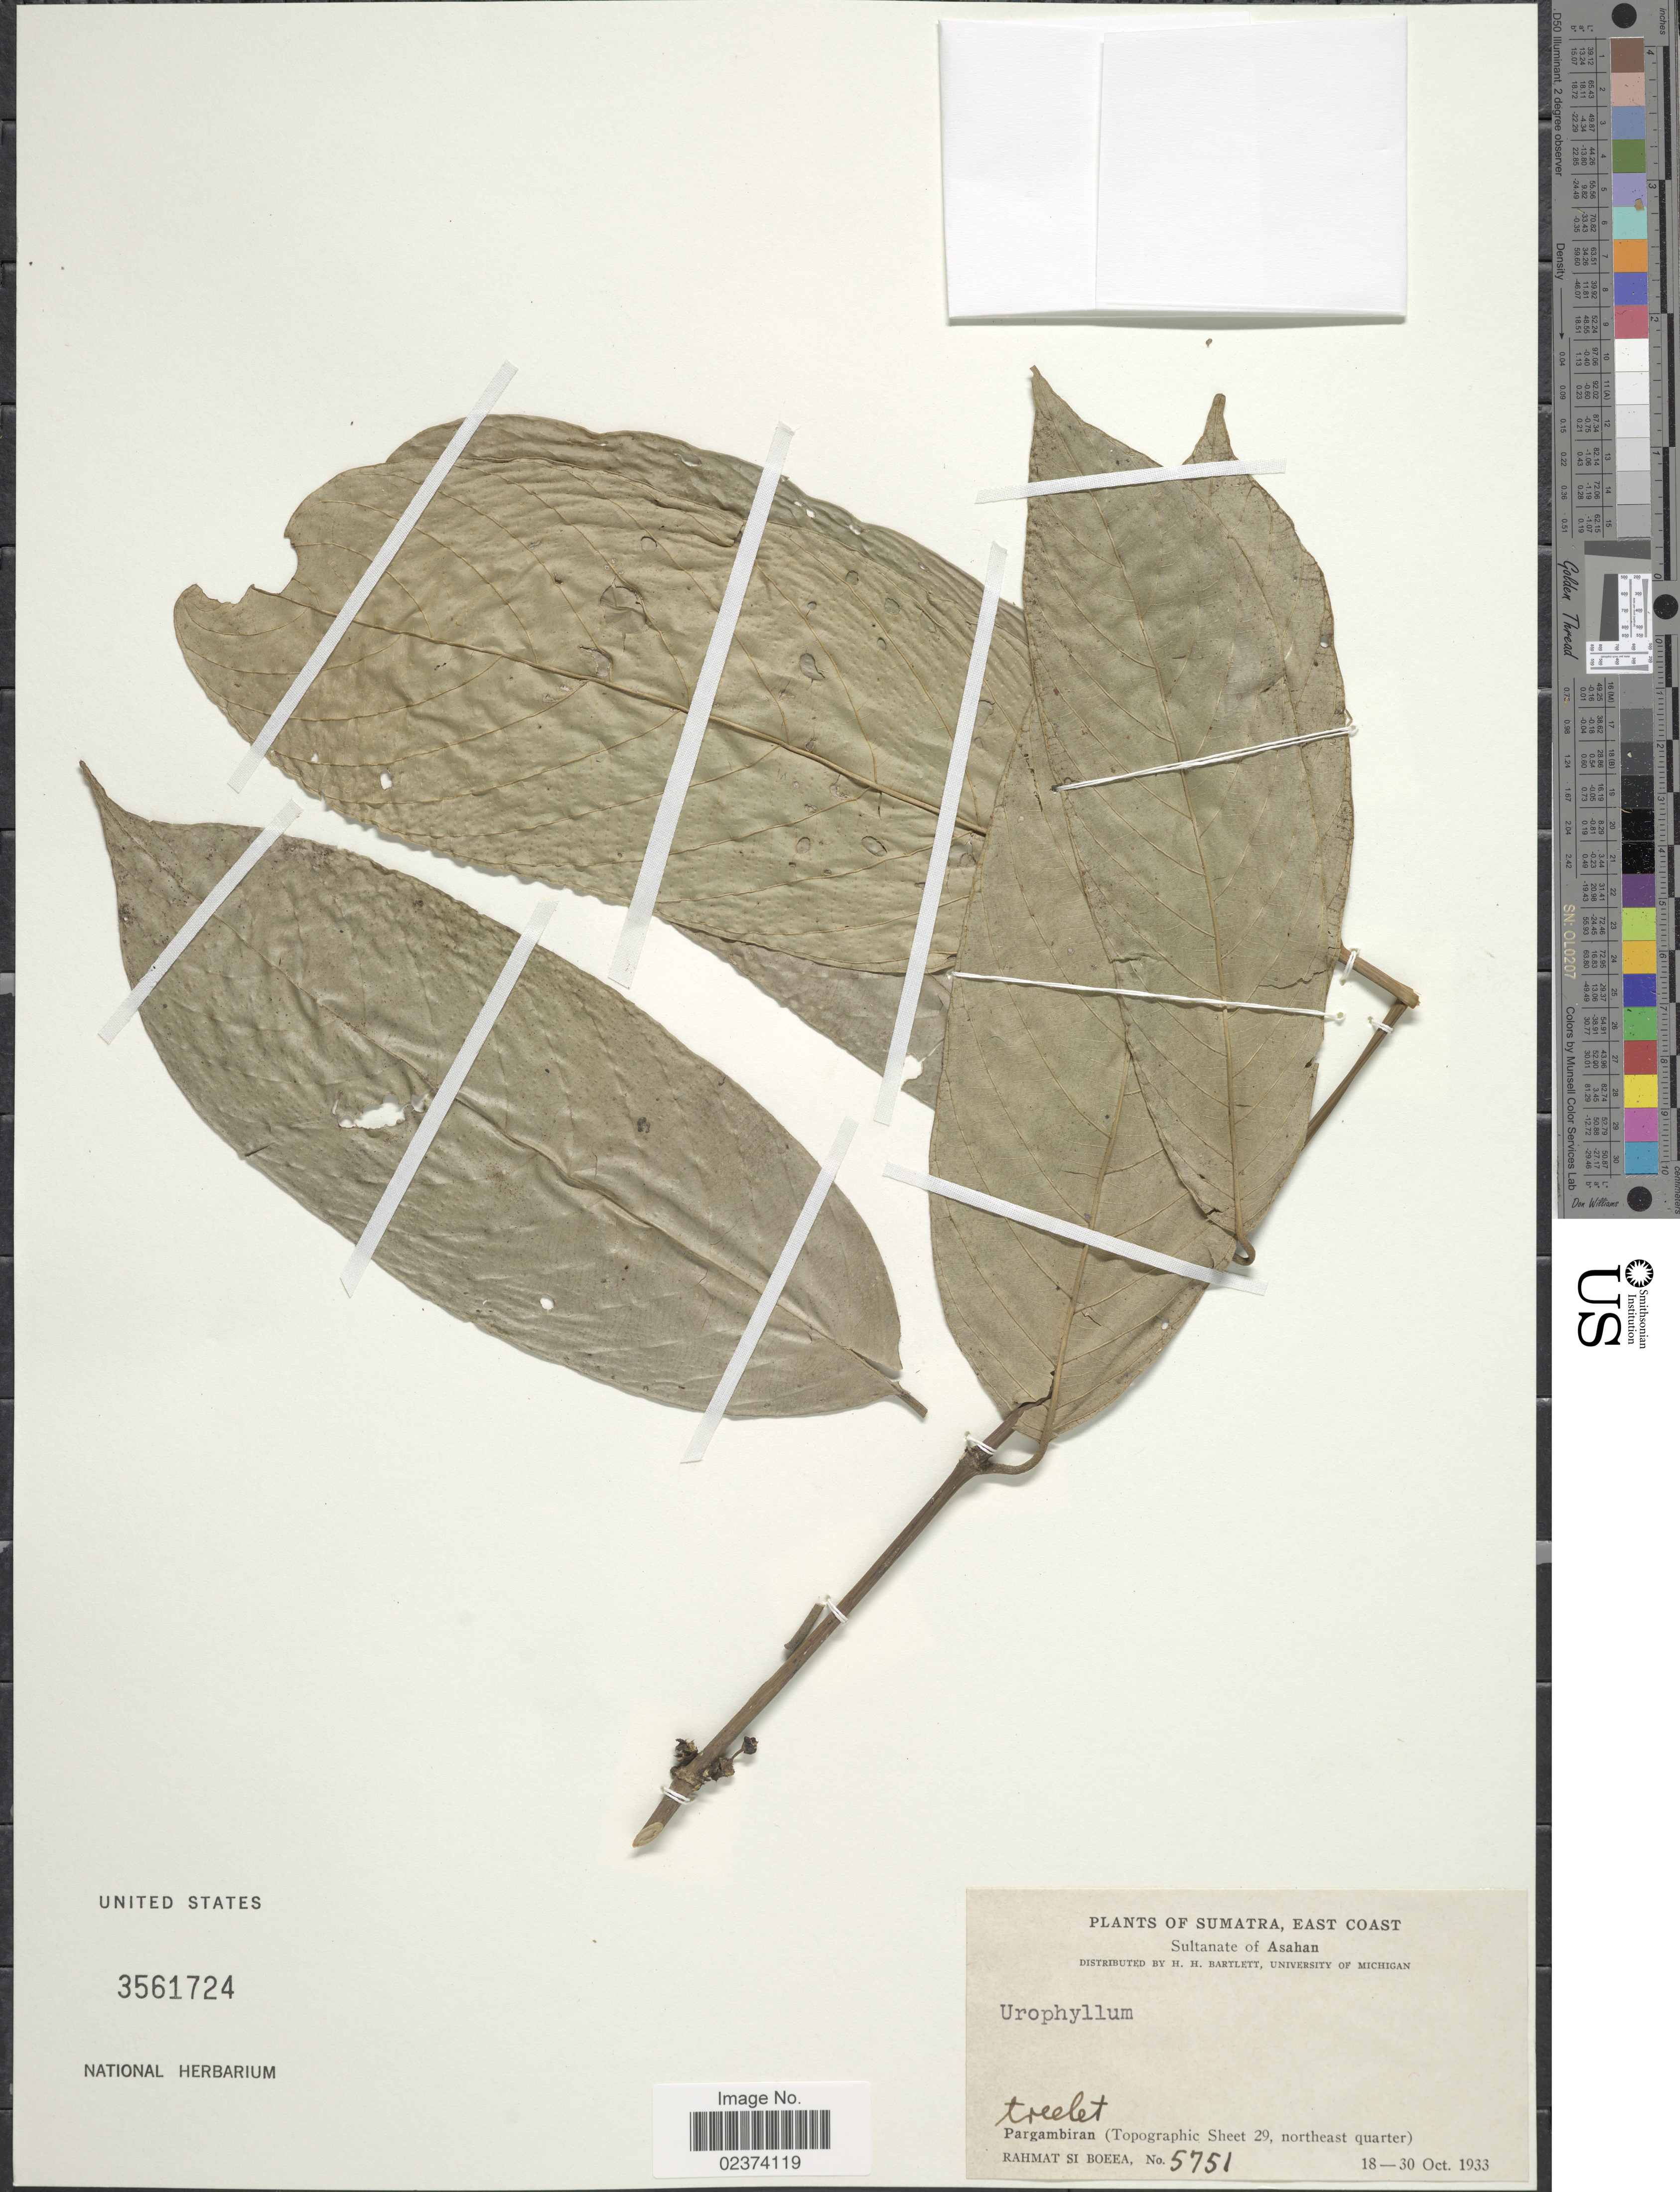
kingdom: Plantae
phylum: Tracheophyta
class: Magnoliopsida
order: Gentianales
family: Rubiaceae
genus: Urophyllum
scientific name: Urophyllum sp.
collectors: Rahmat Si Boeea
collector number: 5751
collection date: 1933-10-18/1933-10-30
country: Indonesia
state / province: Sumatra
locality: East Coast, Sultanate of Asahan, Pargambiran (Topographic Sheet 29, northeast quarter)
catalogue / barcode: US 3561724